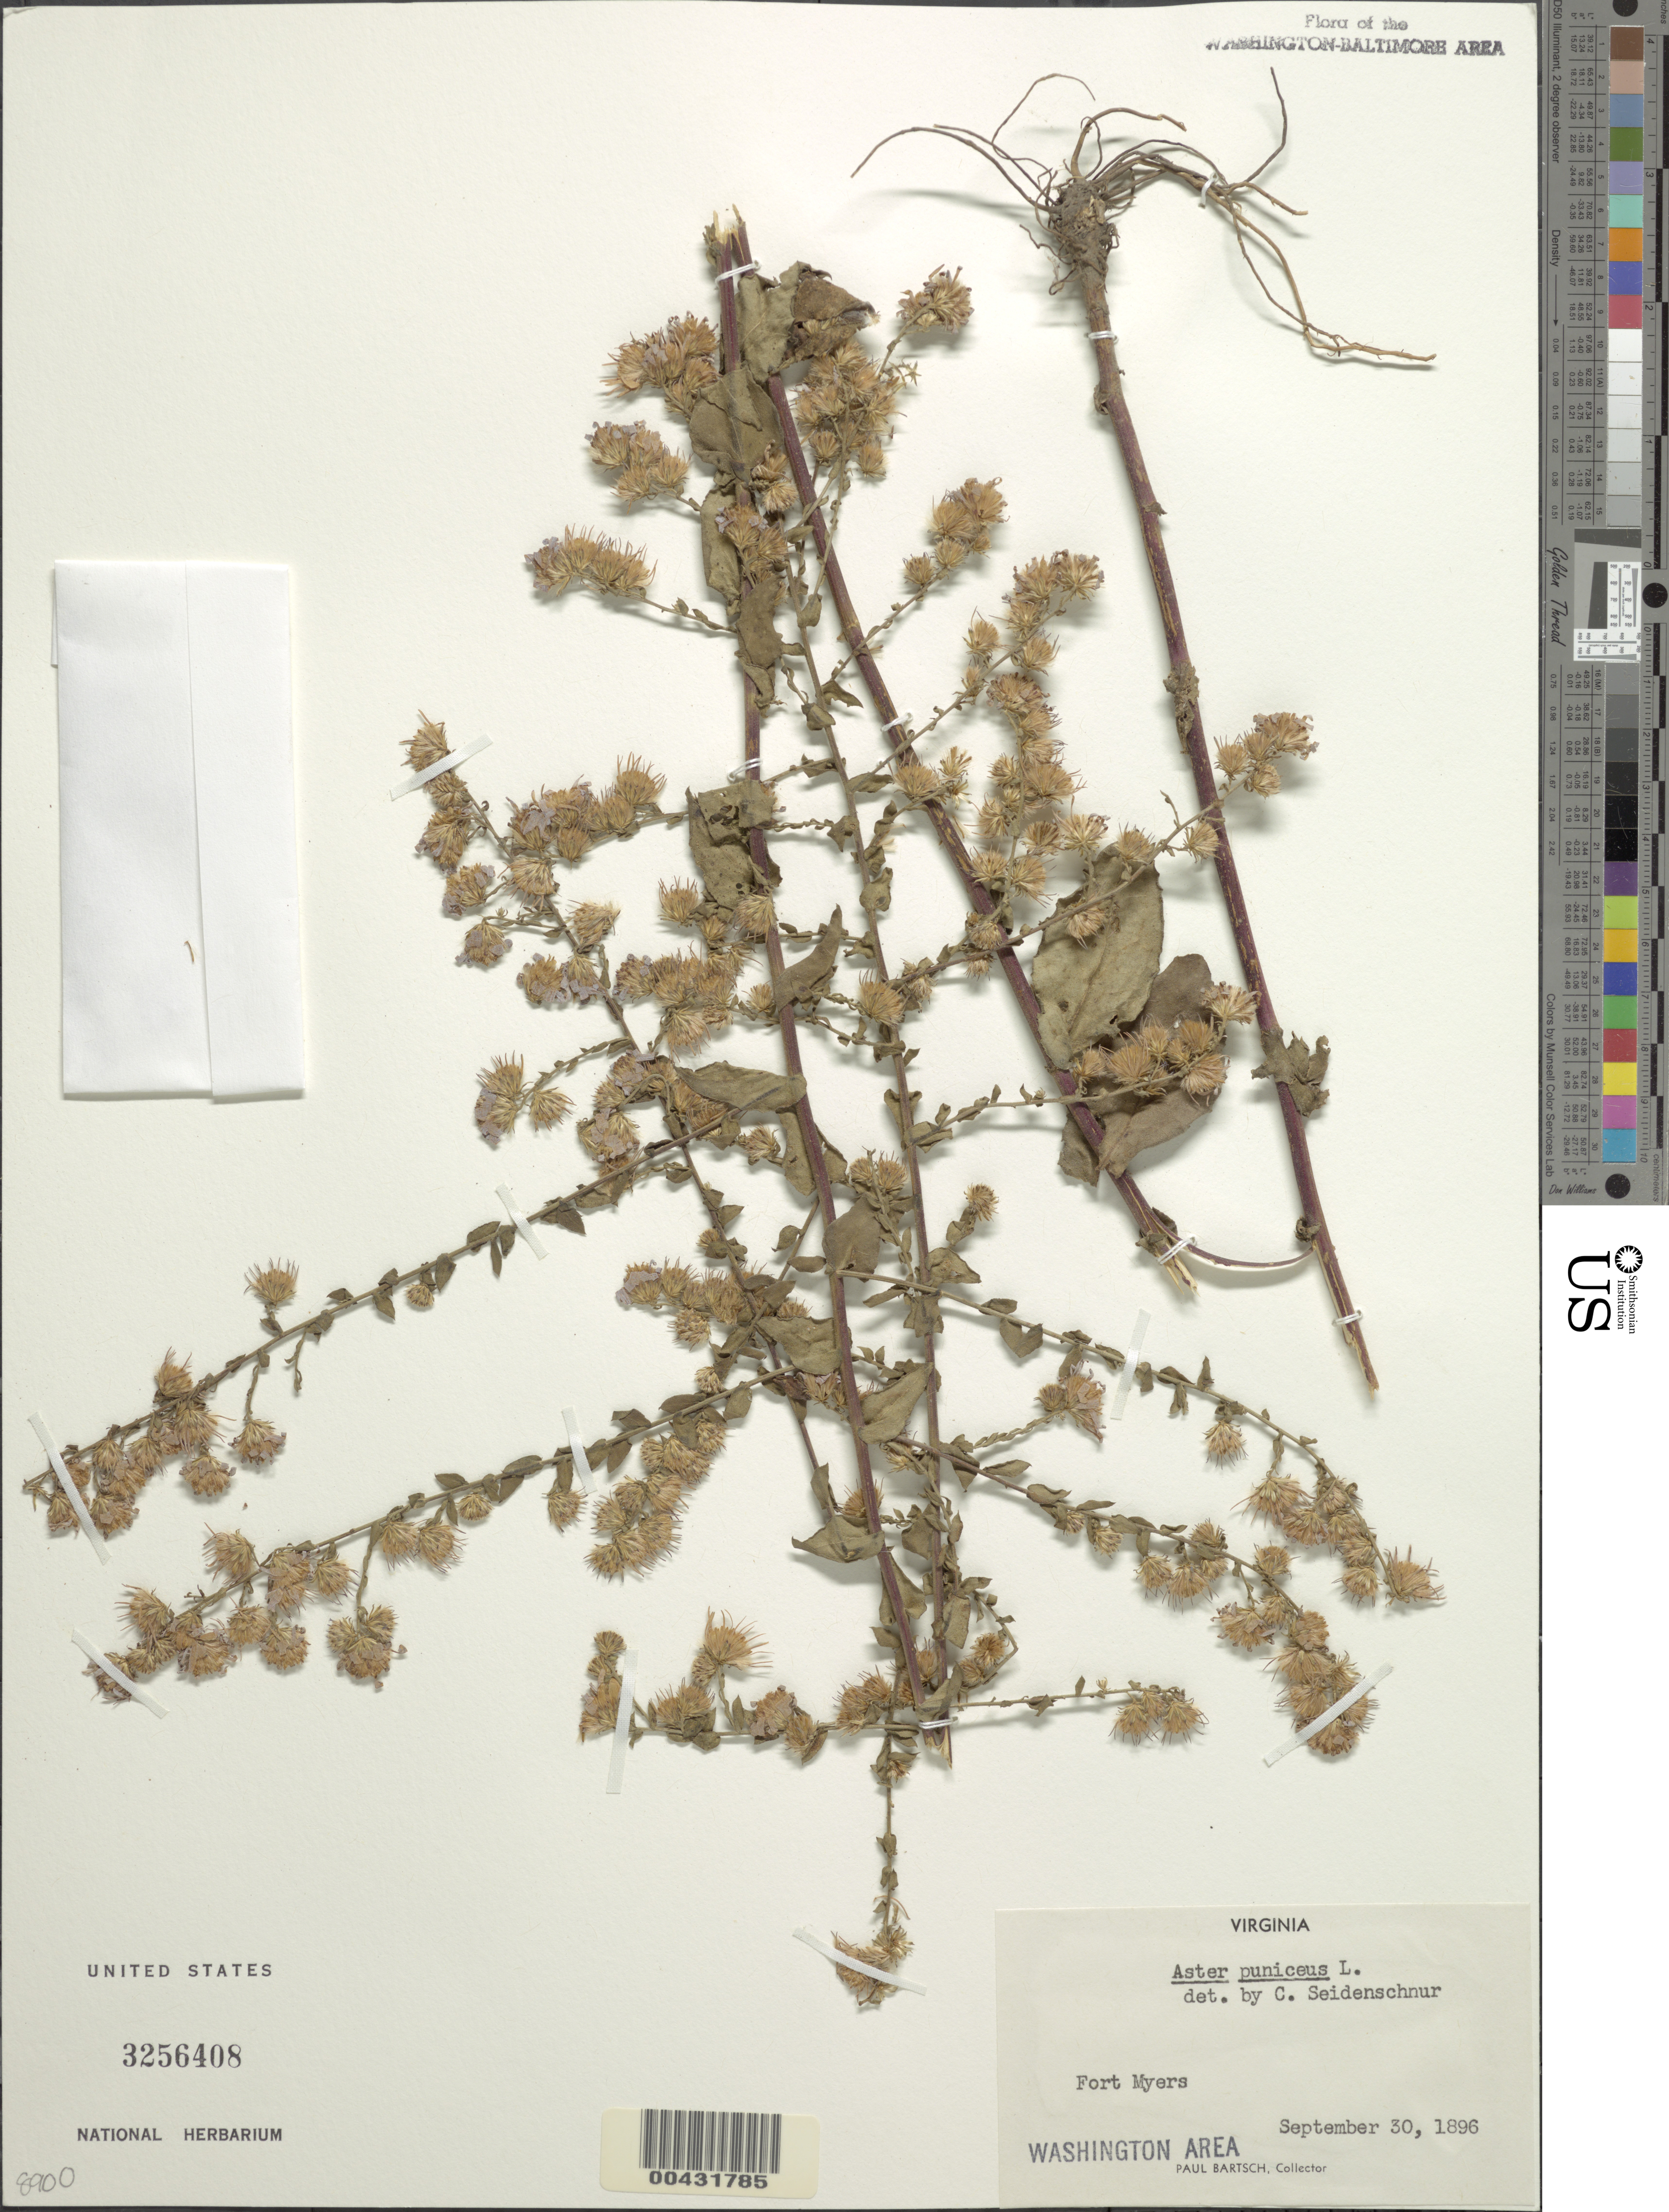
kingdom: Plantae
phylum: Tracheophyta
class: Magnoliopsida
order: Asterales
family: Asteraceae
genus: Symphyotrichum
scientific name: Symphyotrichum puniceum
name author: (L.) Á. Löve & D. Löve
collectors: P. Bartsch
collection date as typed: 30 Sep 1896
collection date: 1896-09-30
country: United States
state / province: Virginia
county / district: Arlington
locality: Fort Myers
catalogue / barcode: US 3256408